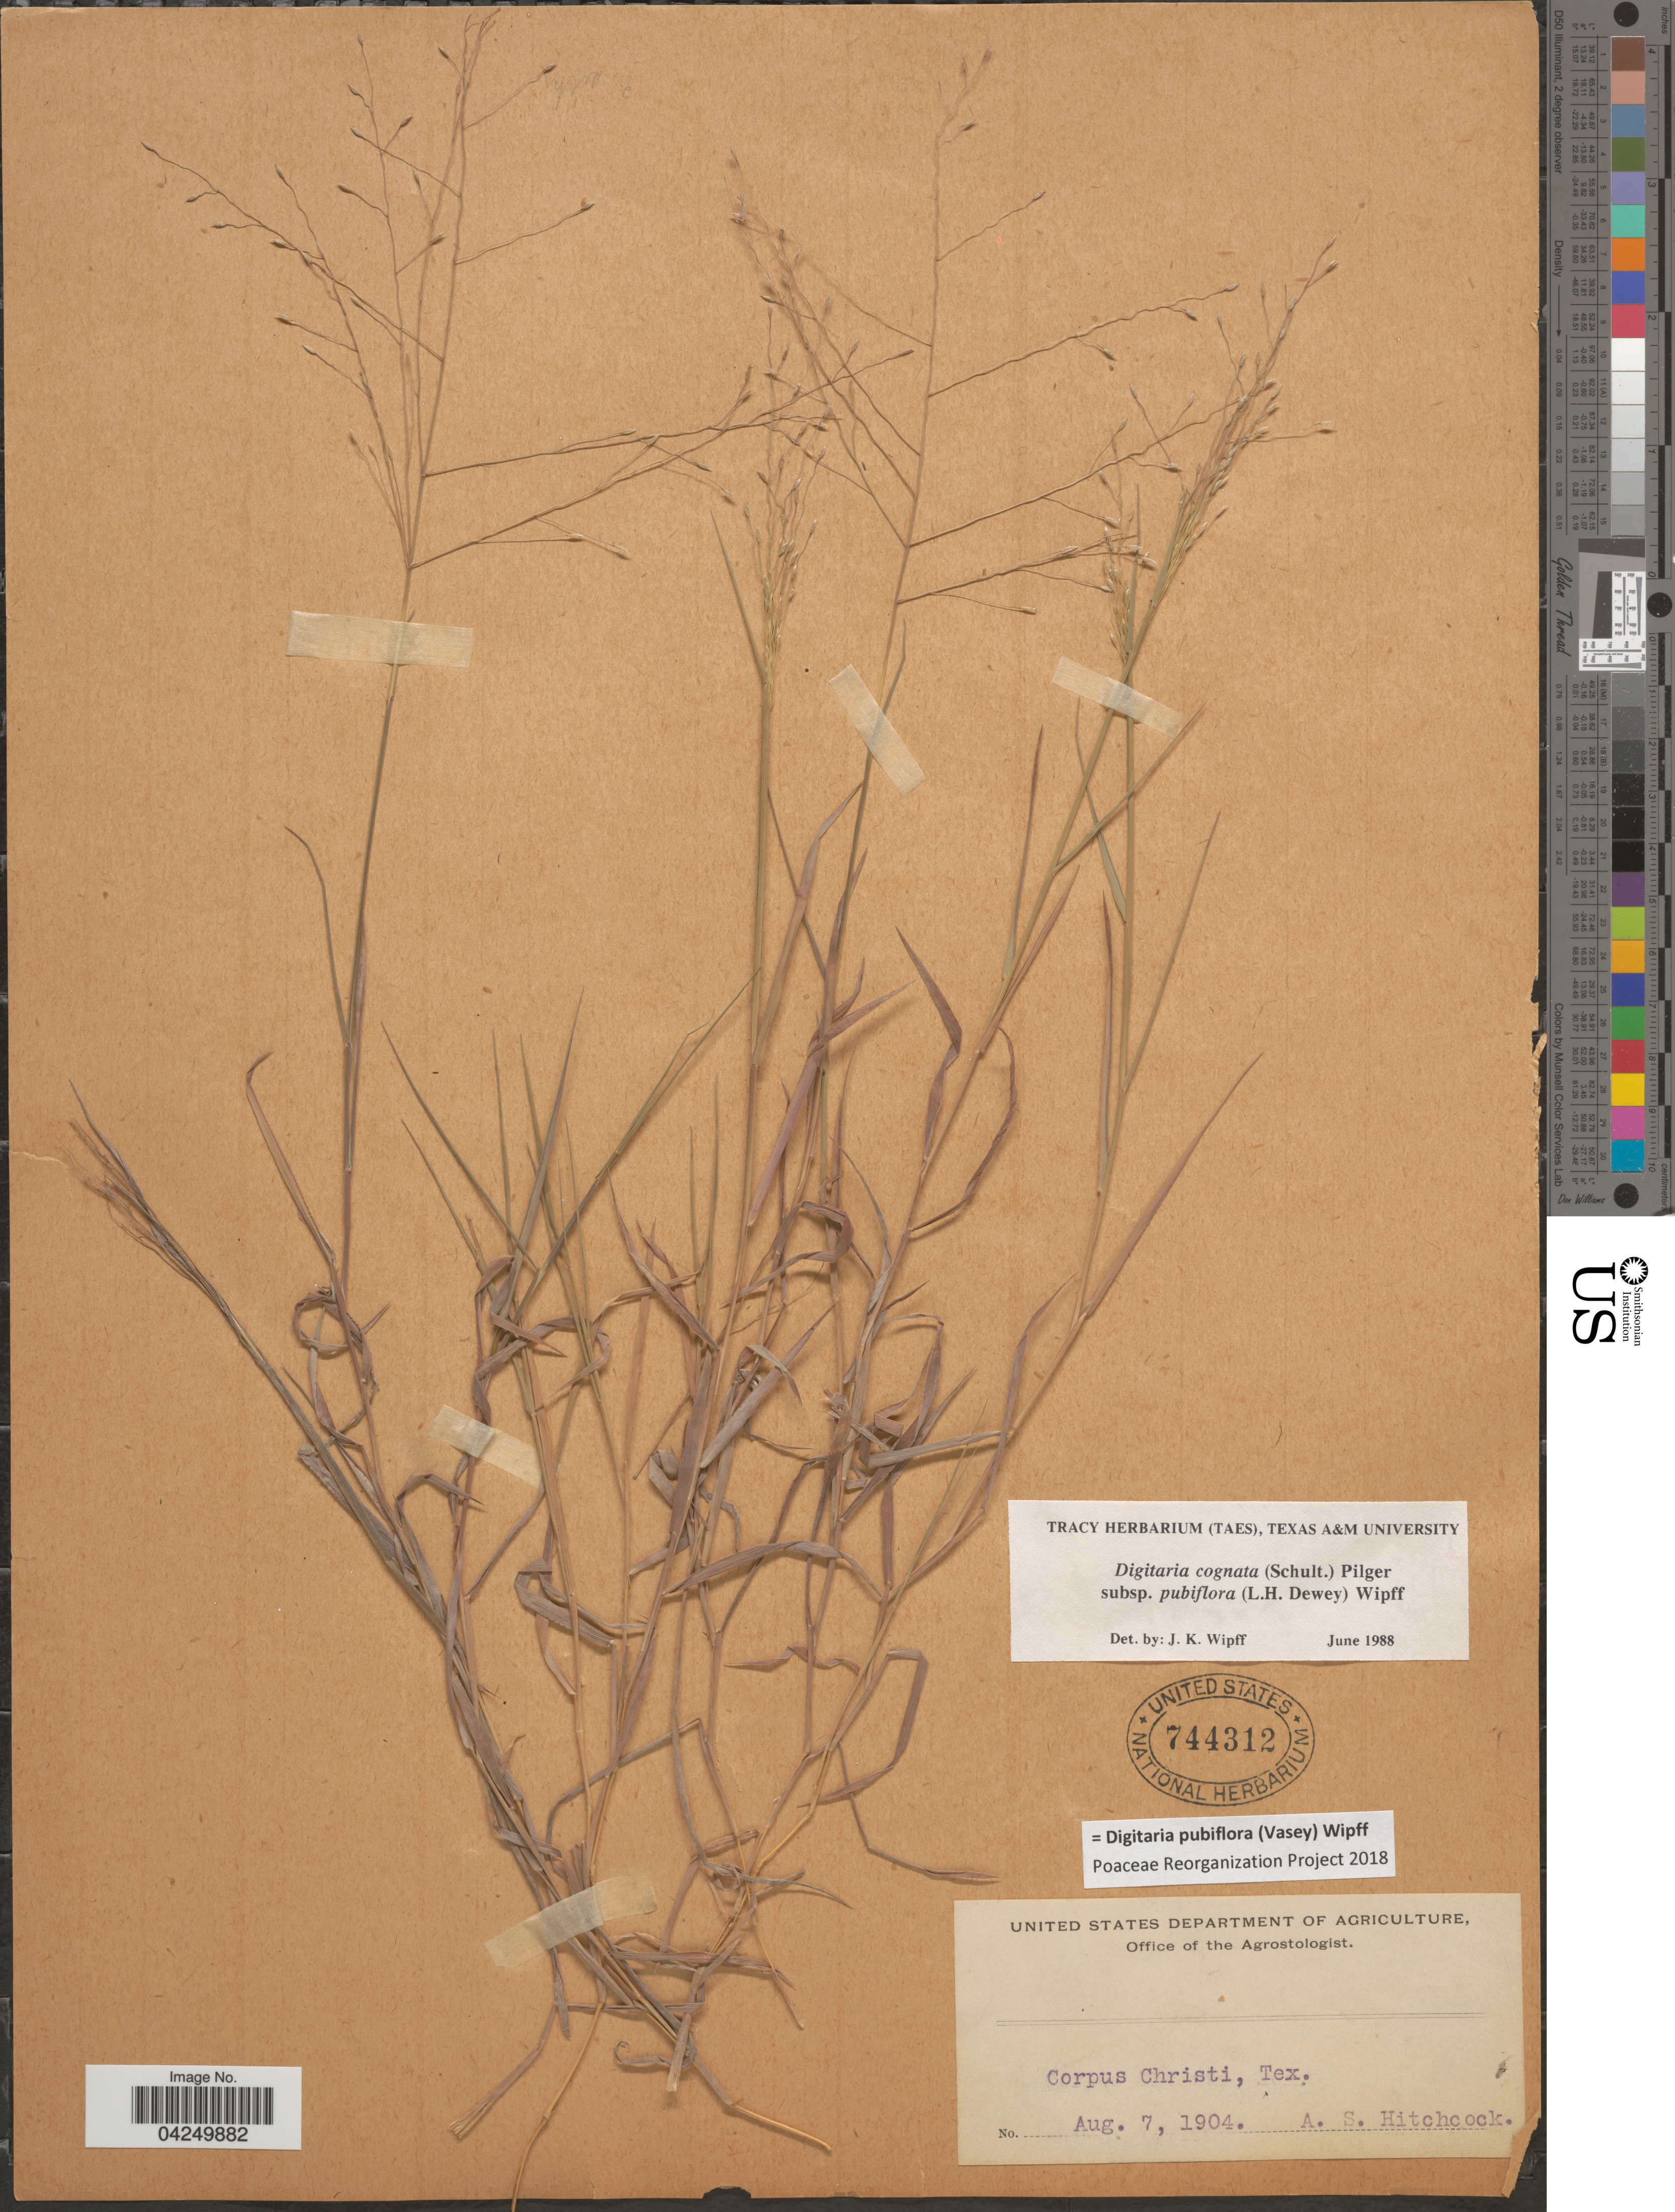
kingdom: Plantae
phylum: Tracheophyta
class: Liliopsida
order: Poales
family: Poaceae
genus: Digitaria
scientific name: Digitaria pubiflora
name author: (Vasey) Wipff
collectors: A. S. Hitchcock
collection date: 1904-08-07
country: United States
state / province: Texas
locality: Corpus Christi.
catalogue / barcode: US 744312